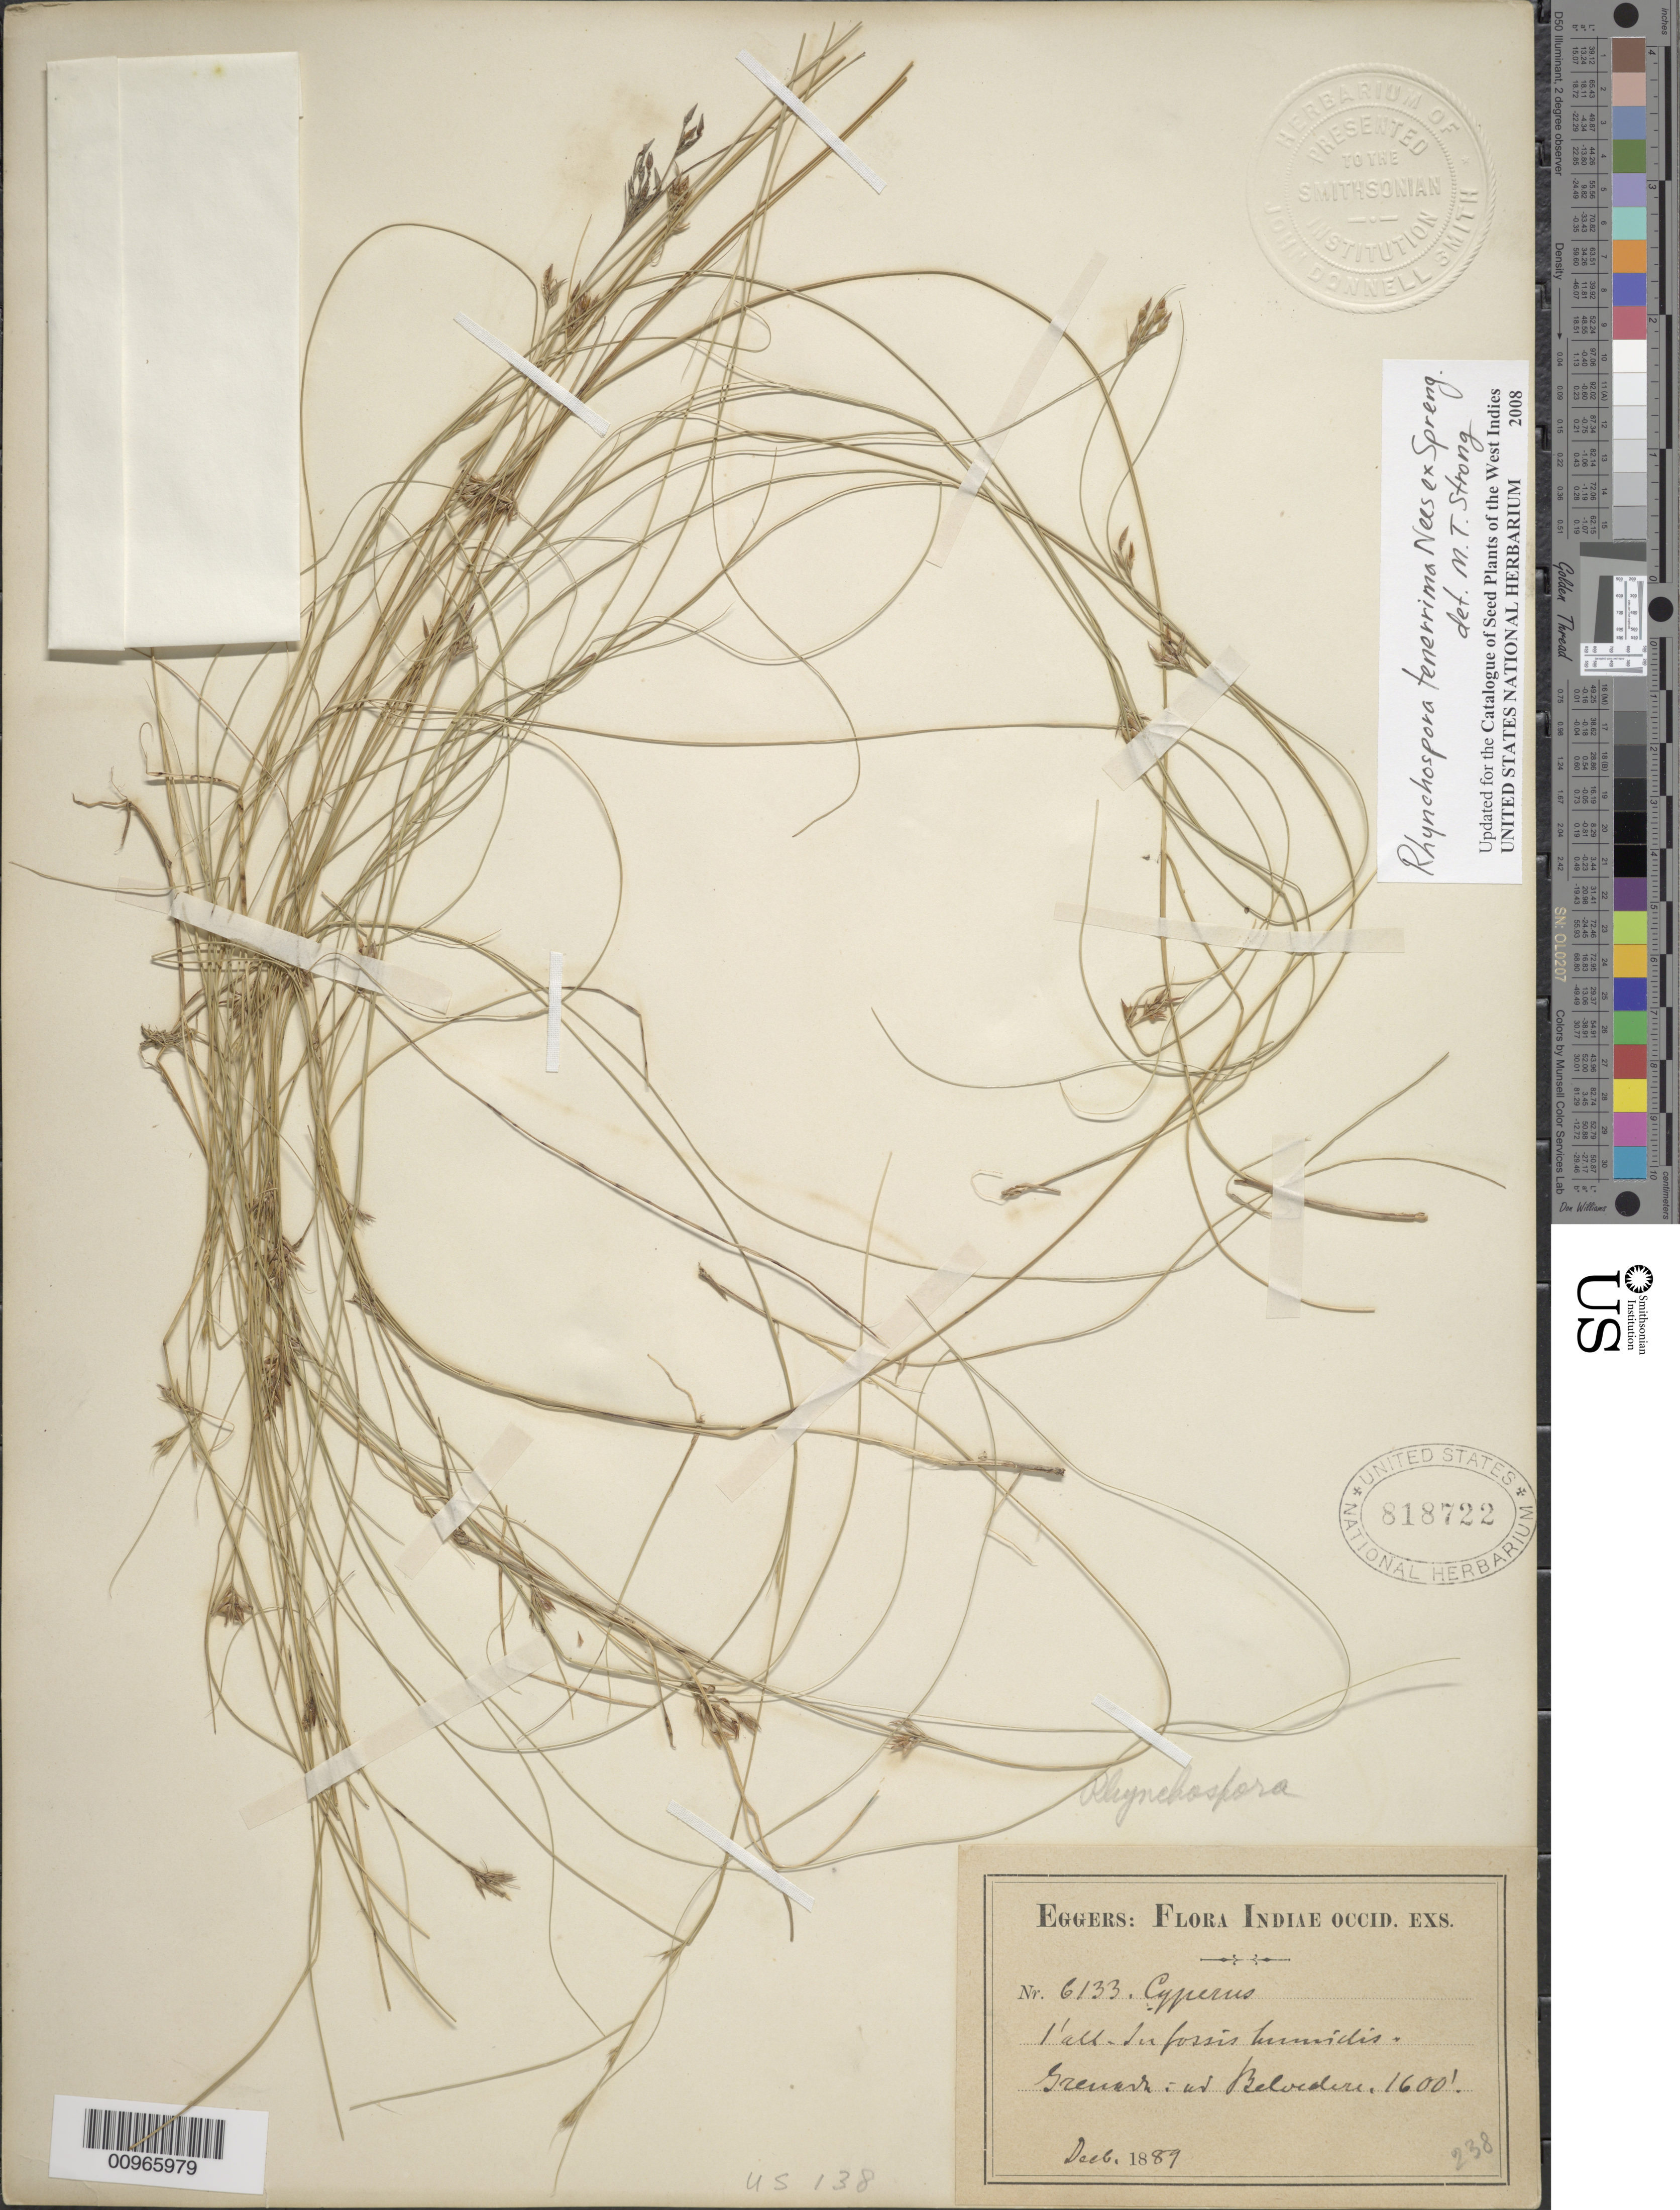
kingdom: Plantae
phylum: Tracheophyta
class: Liliopsida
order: Poales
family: Cyperaceae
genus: Rhynchospora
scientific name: Rhynchospora tenerrima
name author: Nees ex Spreng.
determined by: Strong, M. T., (US), Smithsonian Institution - National Museum of Natural History (UNITED STATES)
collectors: H. F. A. von Eggers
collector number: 6133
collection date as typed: Dec 1889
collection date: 1889-12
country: Grenada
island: Grenada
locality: Ad Belvedere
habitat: In fossis humidis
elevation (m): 488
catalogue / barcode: US 818722